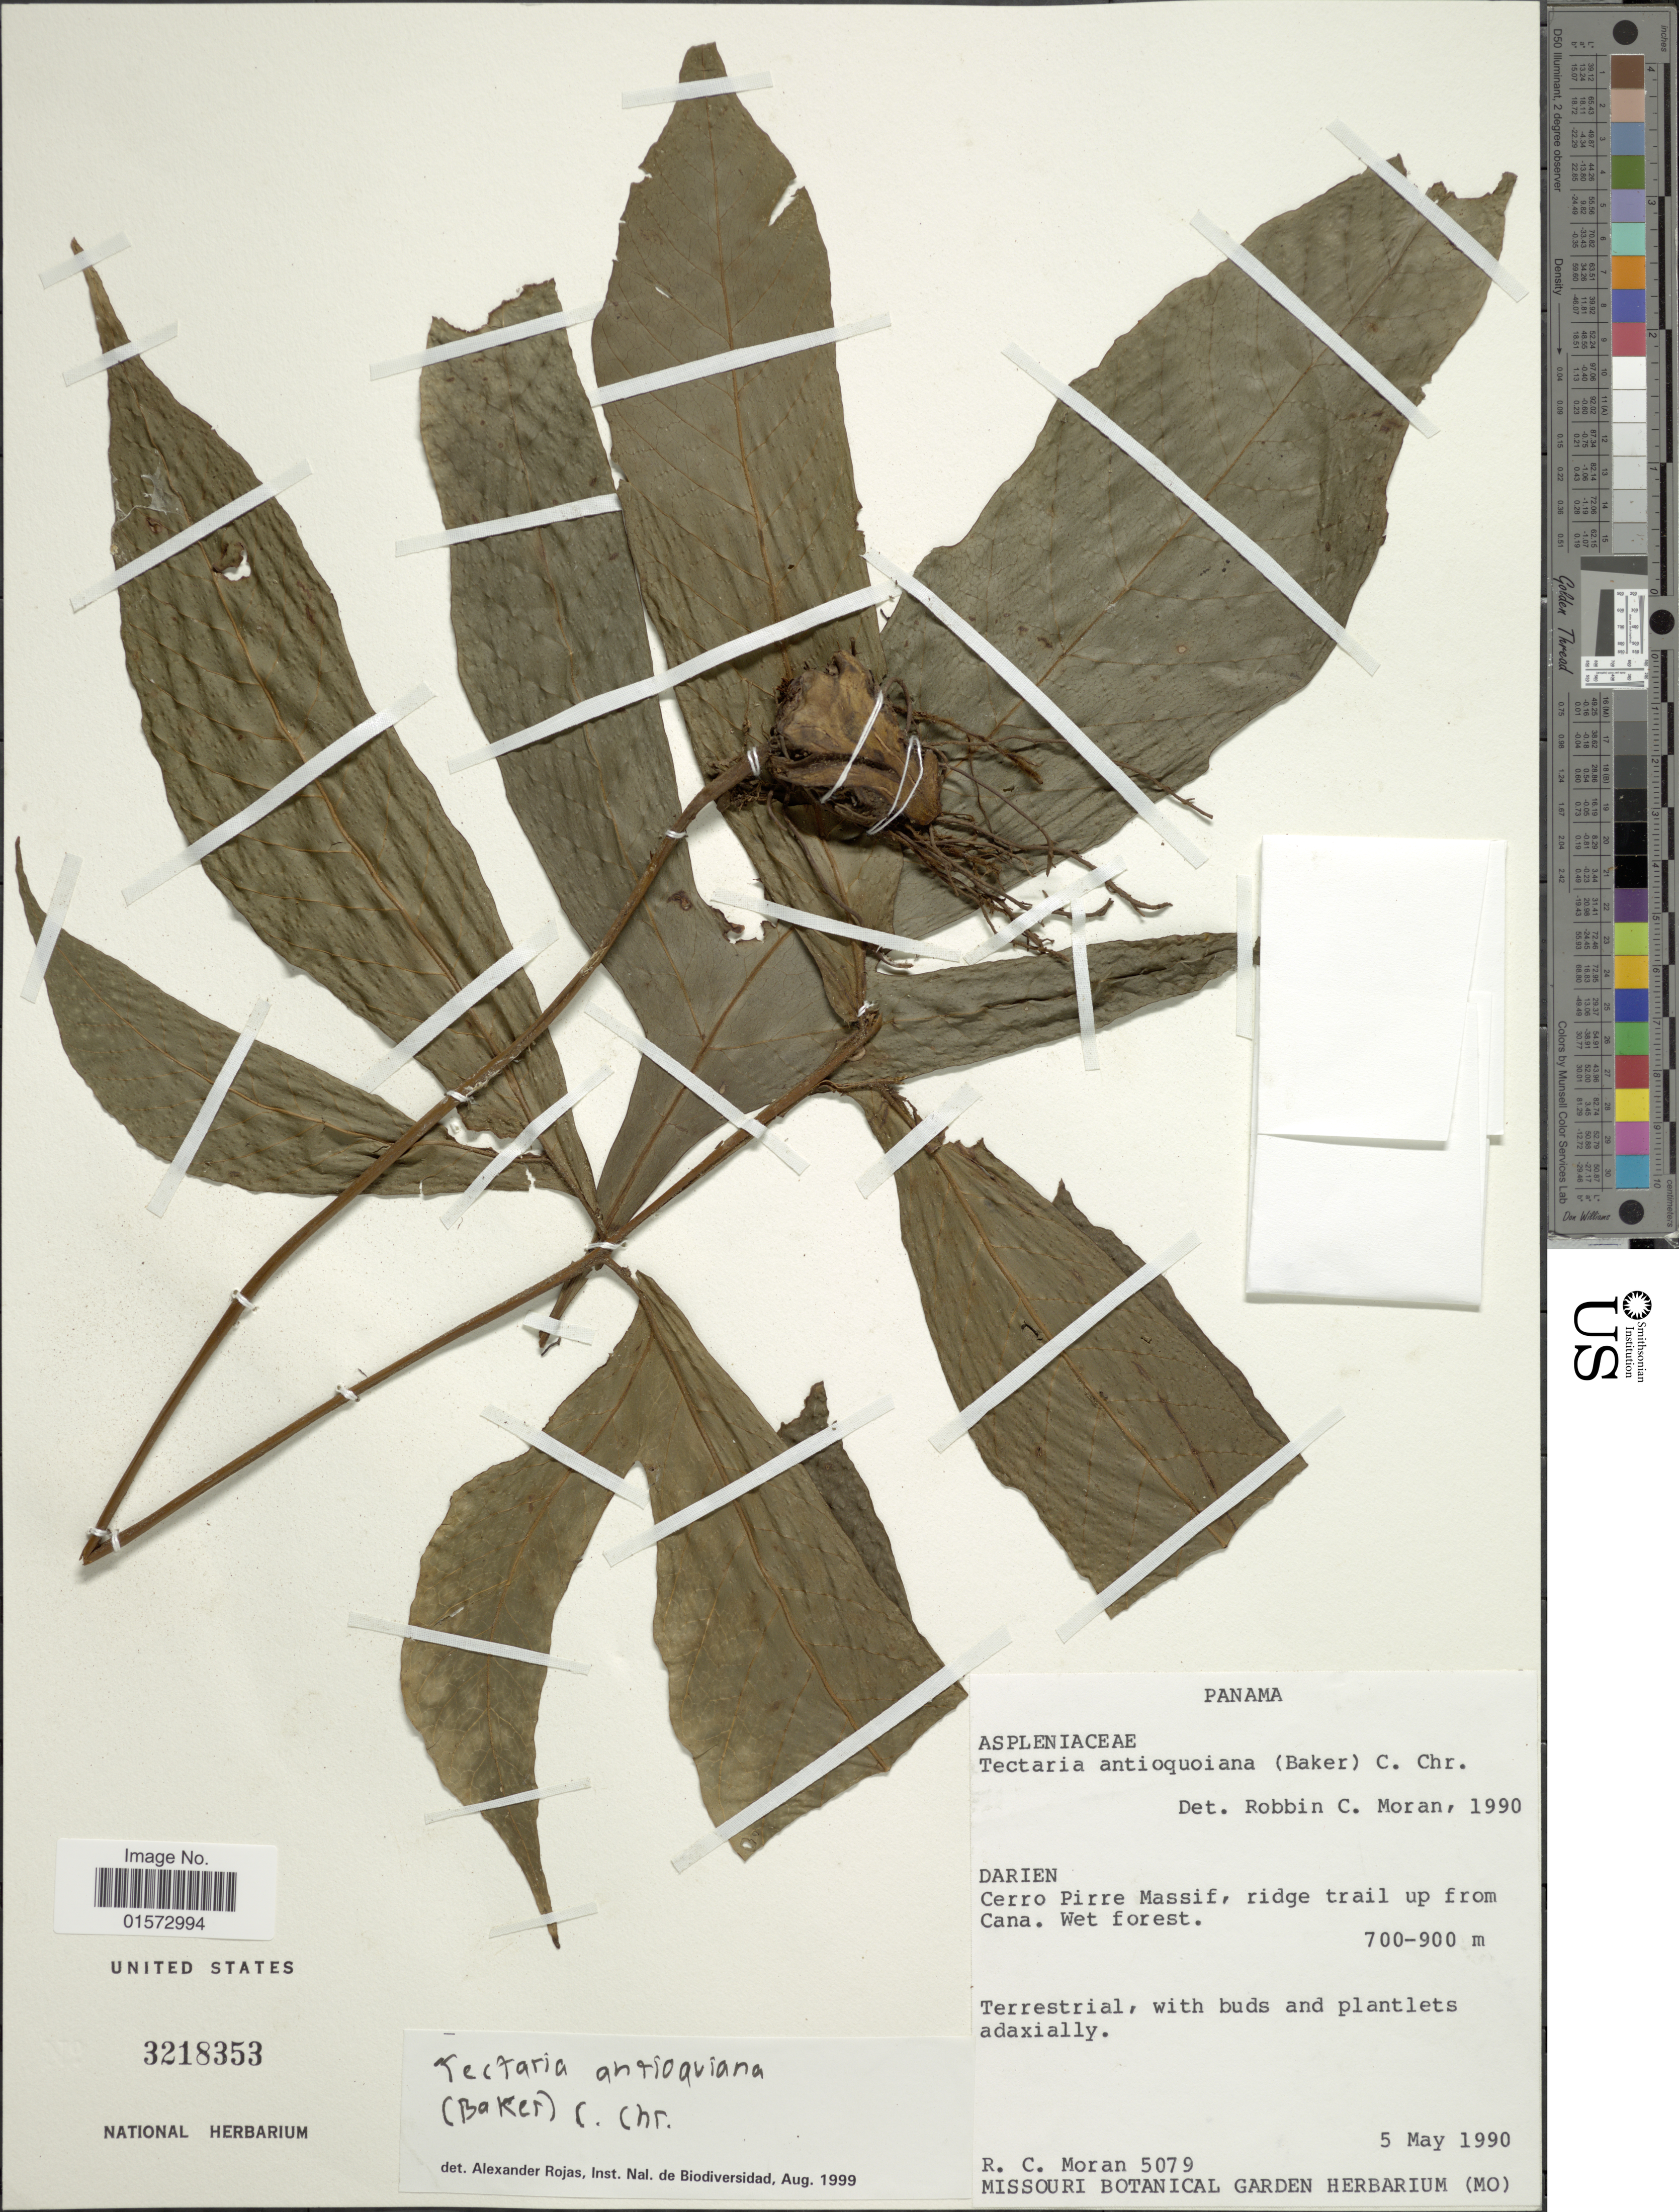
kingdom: Plantae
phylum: Tracheophyta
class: Polypodiopsida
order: Polypodiales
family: Tectariaceae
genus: Tectaria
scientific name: Tectaria antioquiana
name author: (Baker) C. Chr.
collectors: R. C. Moran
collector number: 5079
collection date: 1990-05-05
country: Panama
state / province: Darién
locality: Cerro Pirre Massif, ridge trail up from Cana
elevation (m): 700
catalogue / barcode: US 3218353